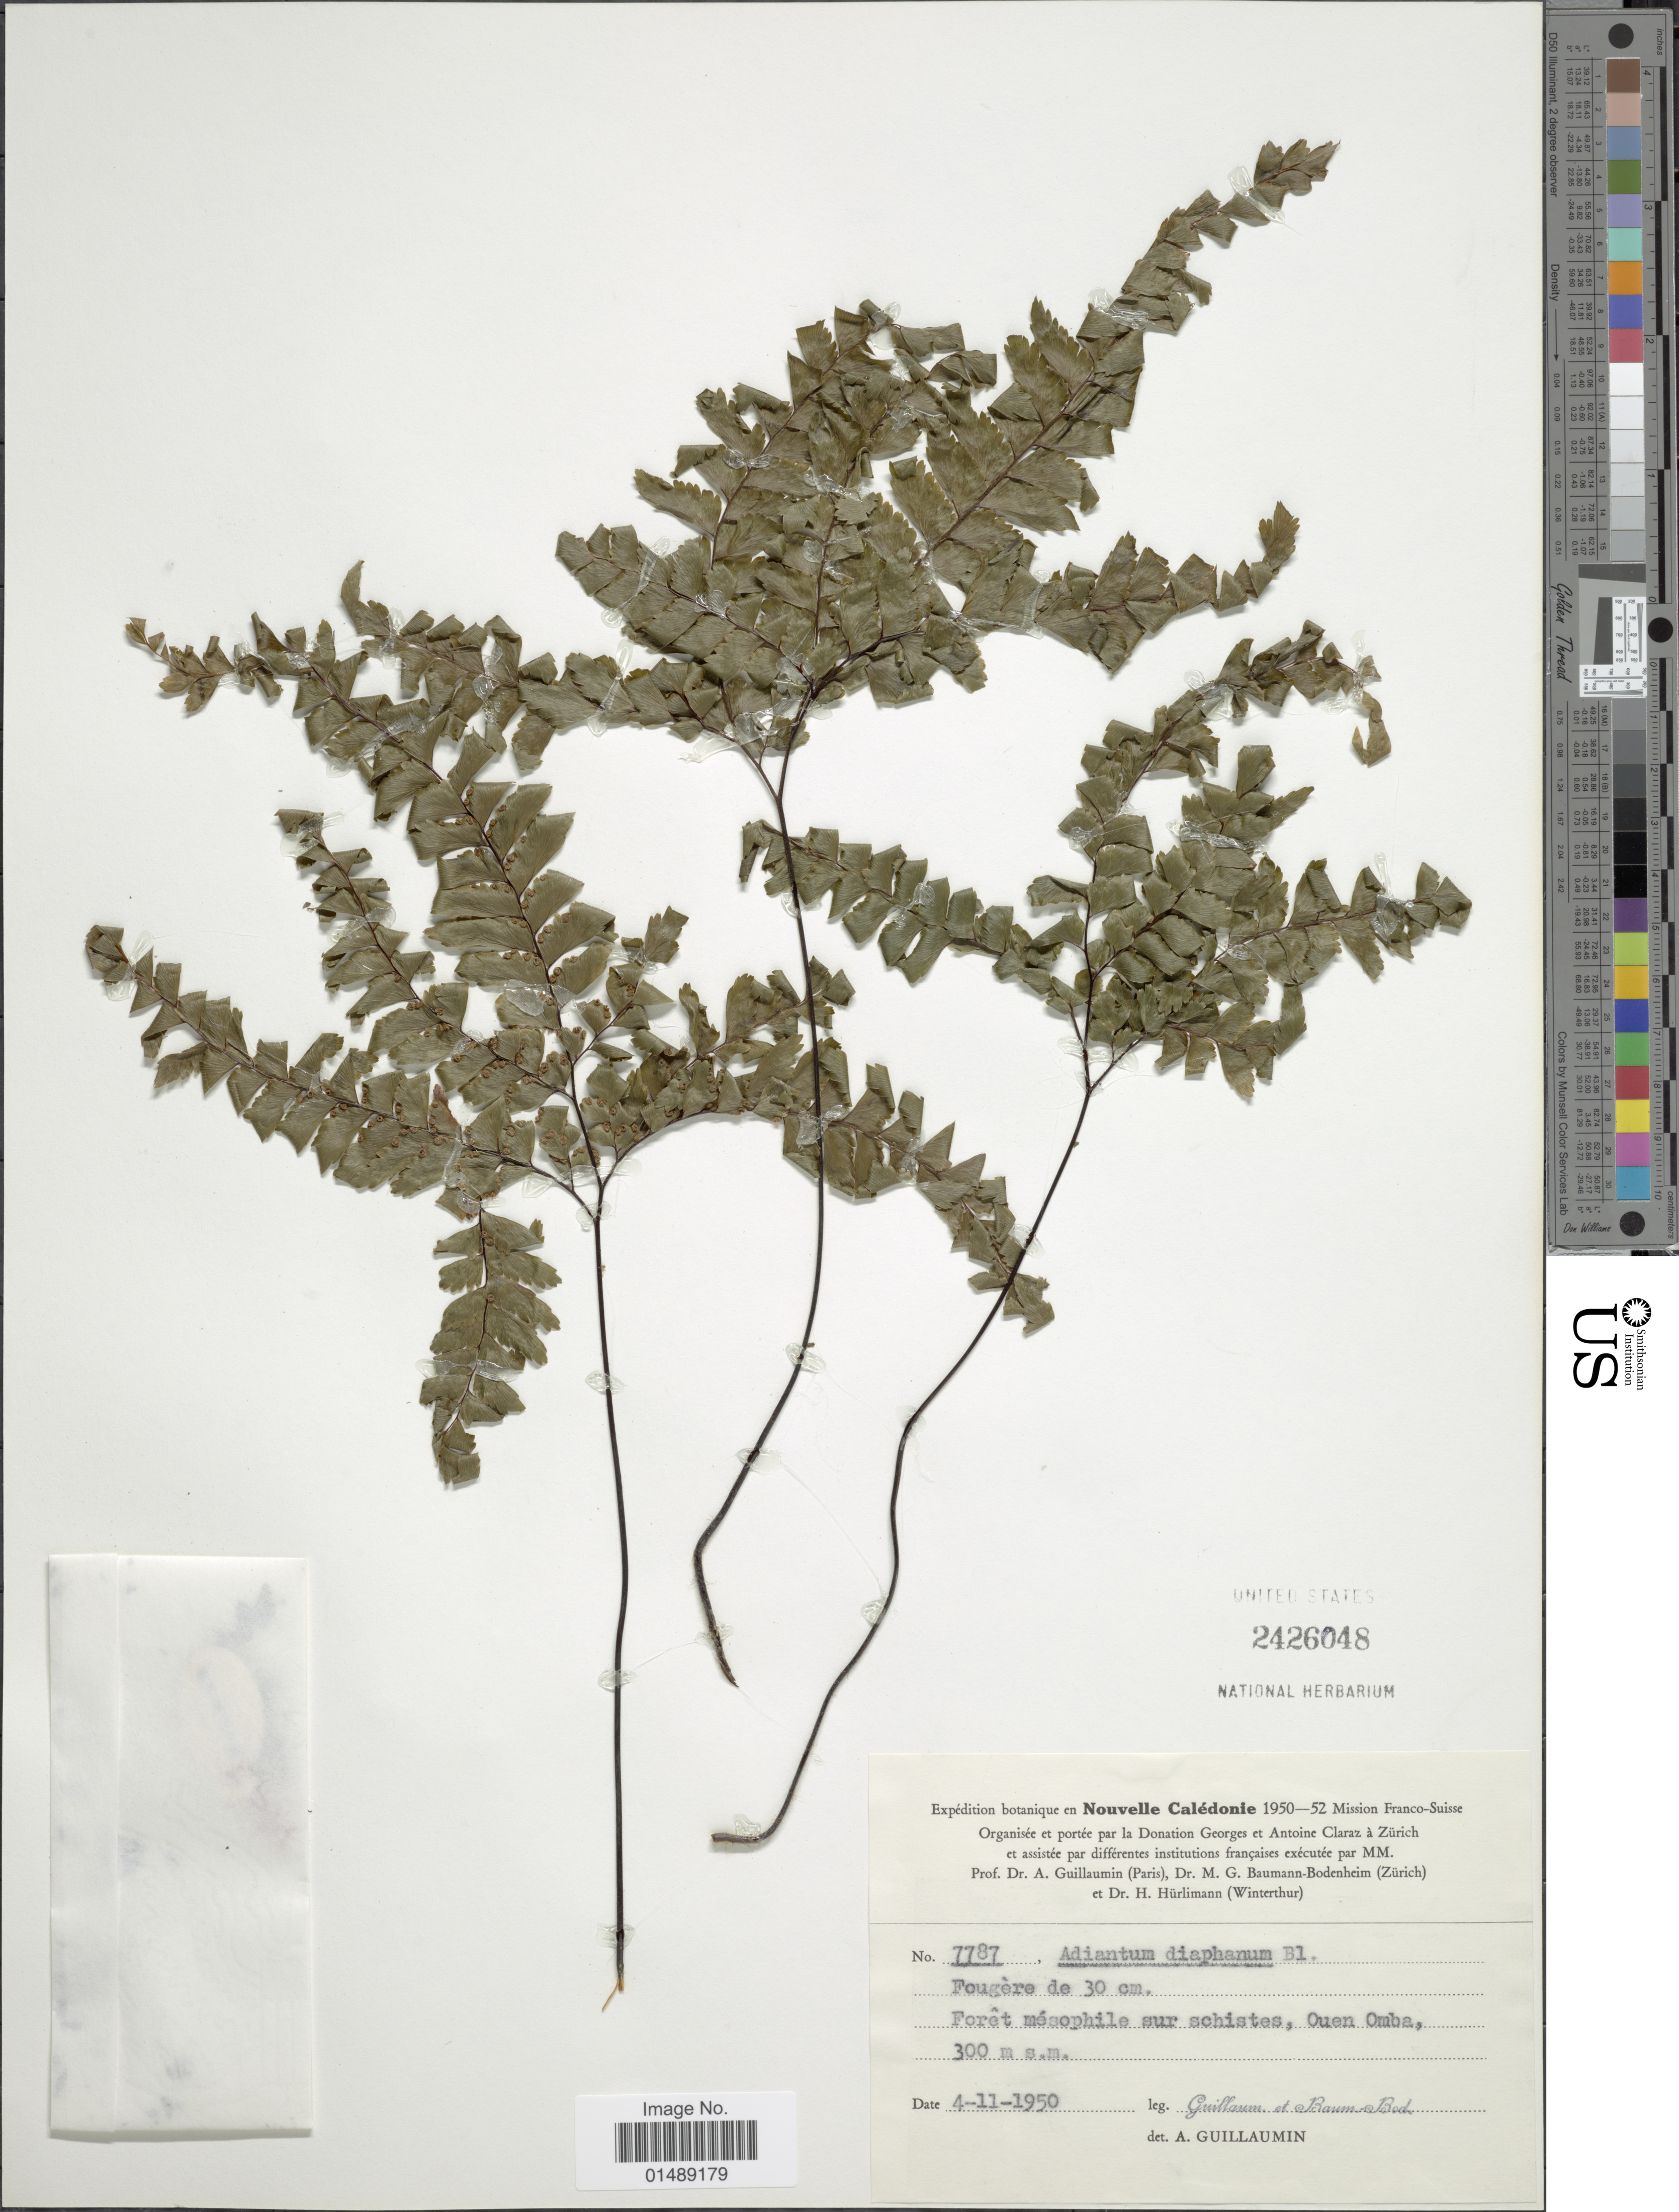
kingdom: Plantae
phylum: Tracheophyta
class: Polypodiopsida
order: Polypodiales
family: Pteridaceae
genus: Adiantum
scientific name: Adiantum diaphanum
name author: Blume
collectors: A. Guillaumin & M. G. Baumann-Bodenheim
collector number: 7787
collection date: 1950-11-04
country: New Caledonia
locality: New Caledonia, Foret mesophile sur schistes, Ouen Omba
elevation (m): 300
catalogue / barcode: US 2426048